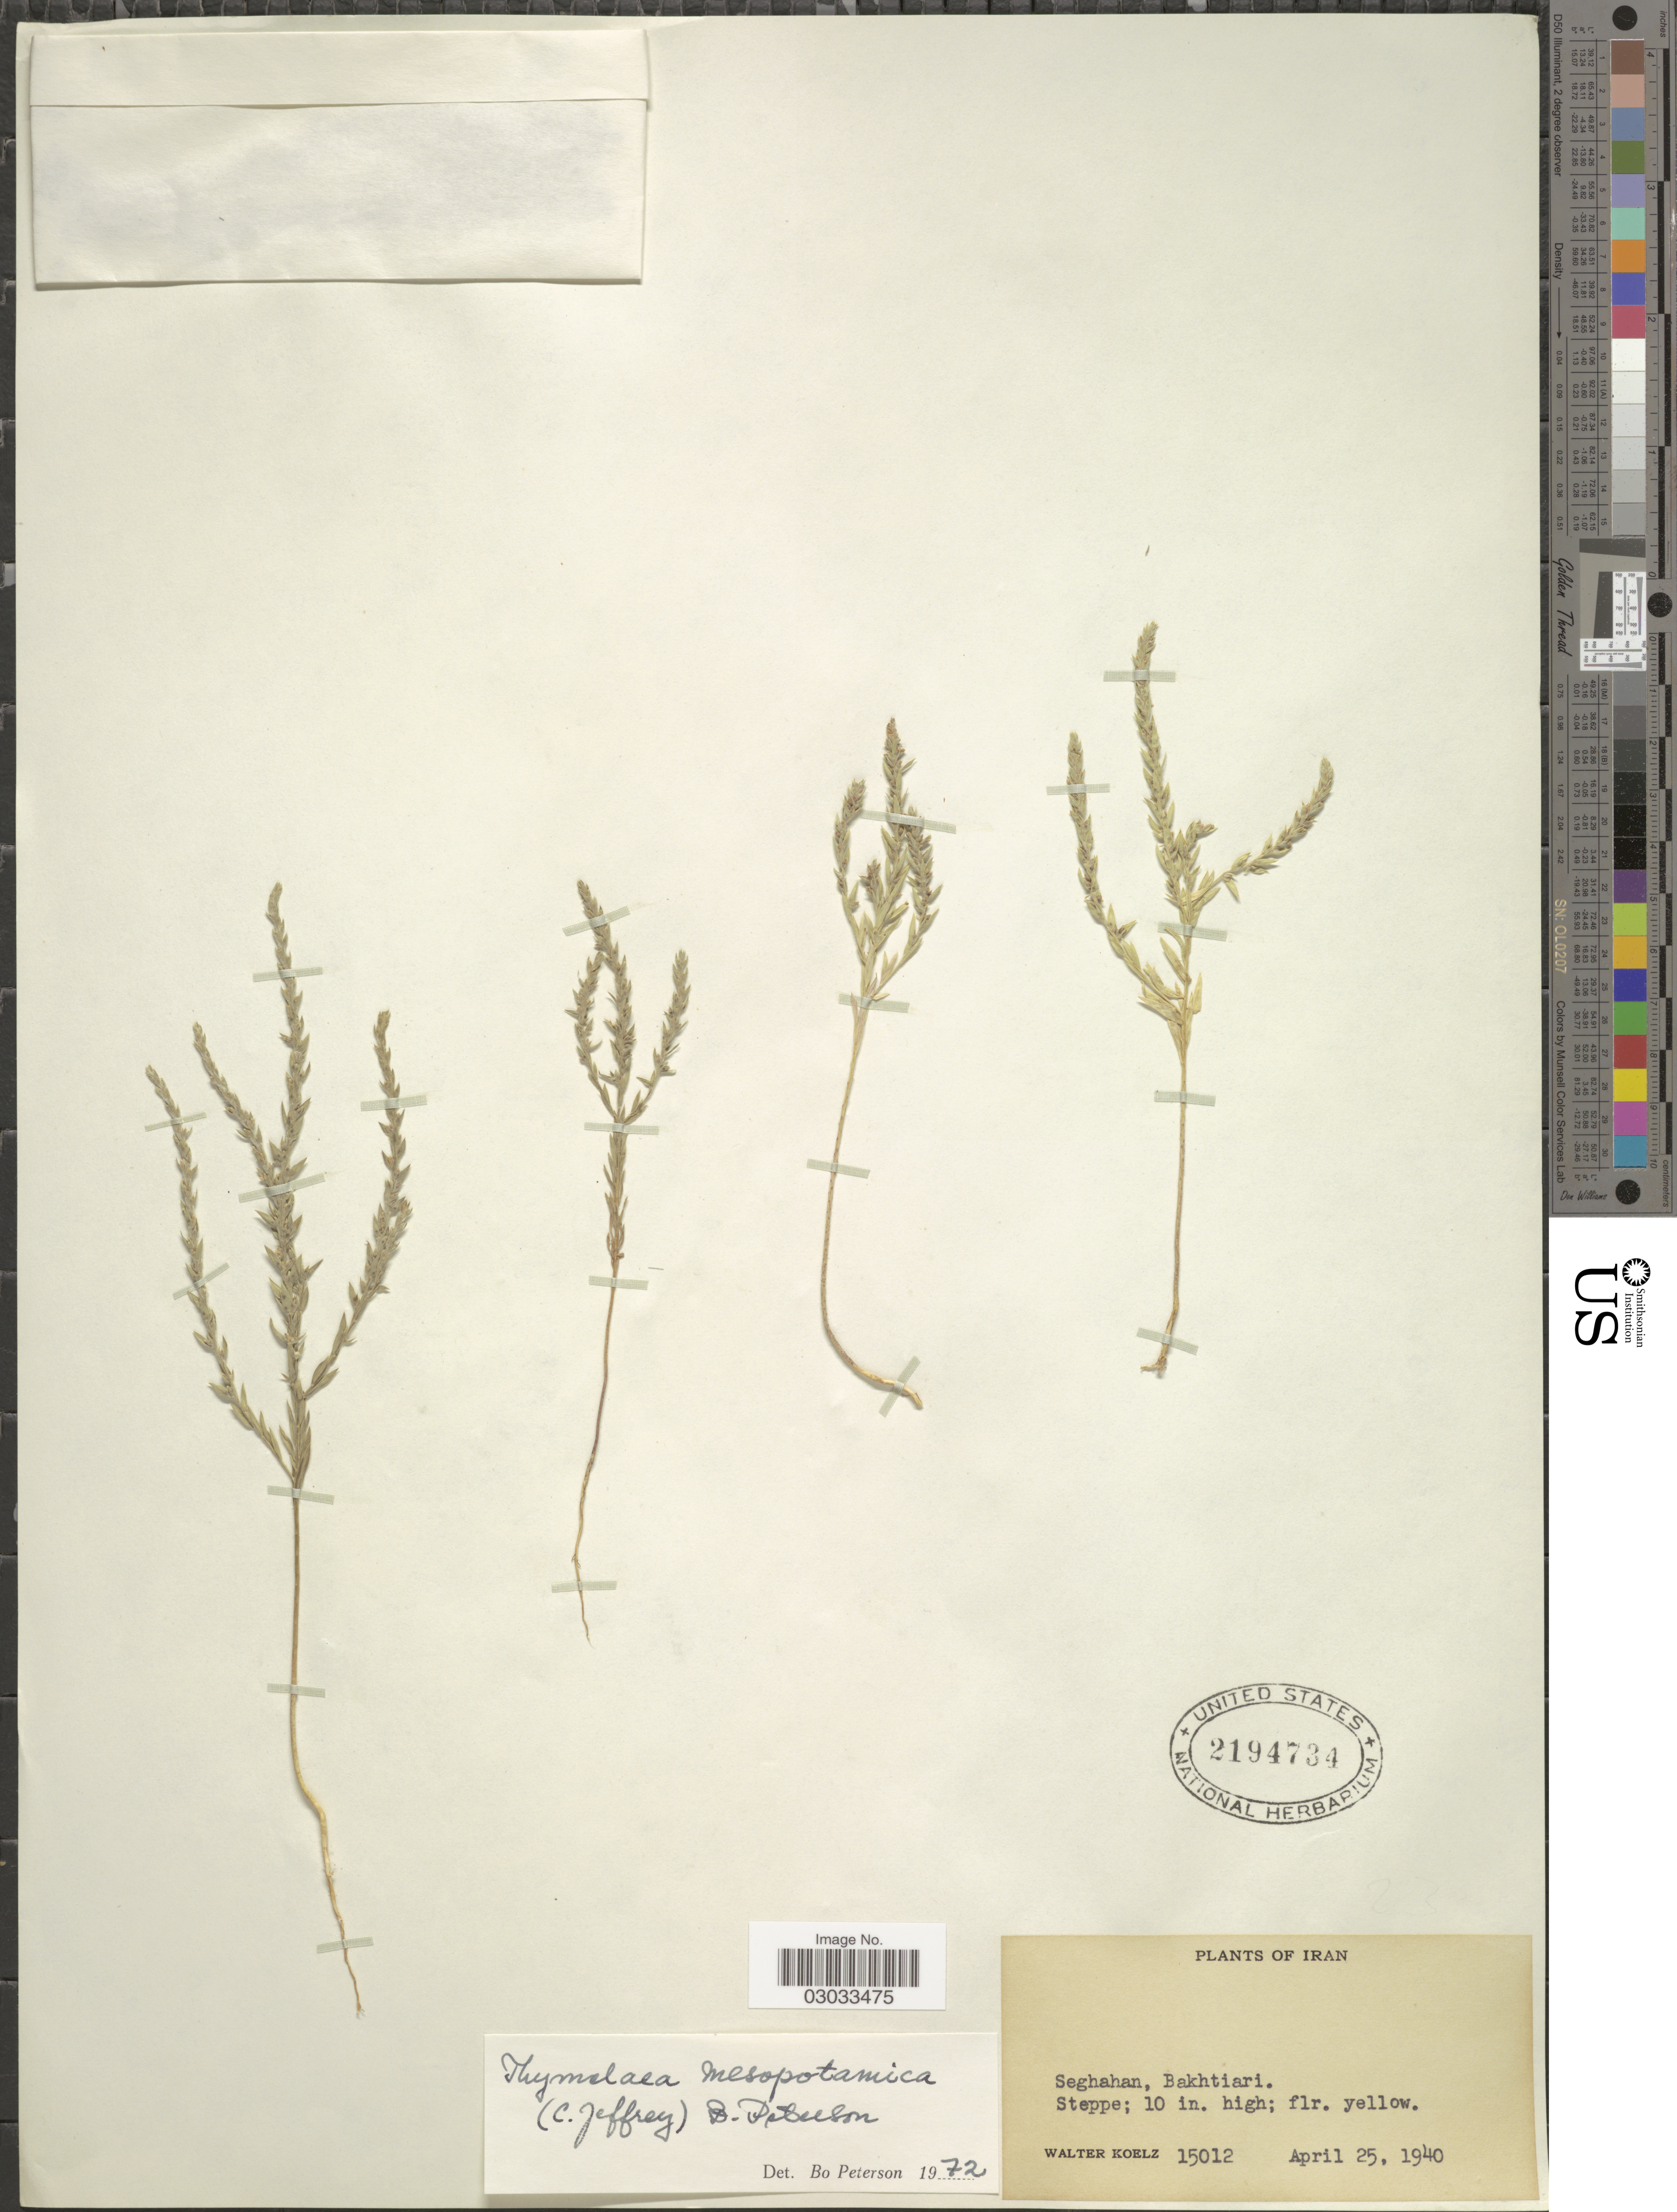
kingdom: Plantae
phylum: Tracheophyta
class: Magnoliopsida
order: Malvales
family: Thymelaeaceae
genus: Thymelaea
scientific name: Thymelaea mesopotamica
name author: (C. Jeffrey) B. Peterson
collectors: W. N. Koelz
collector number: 15012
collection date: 1940-04-25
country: Iran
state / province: Chahar Mahaal and Bakhtiari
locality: Seghahan, Bakhtiari.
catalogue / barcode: US 2194734